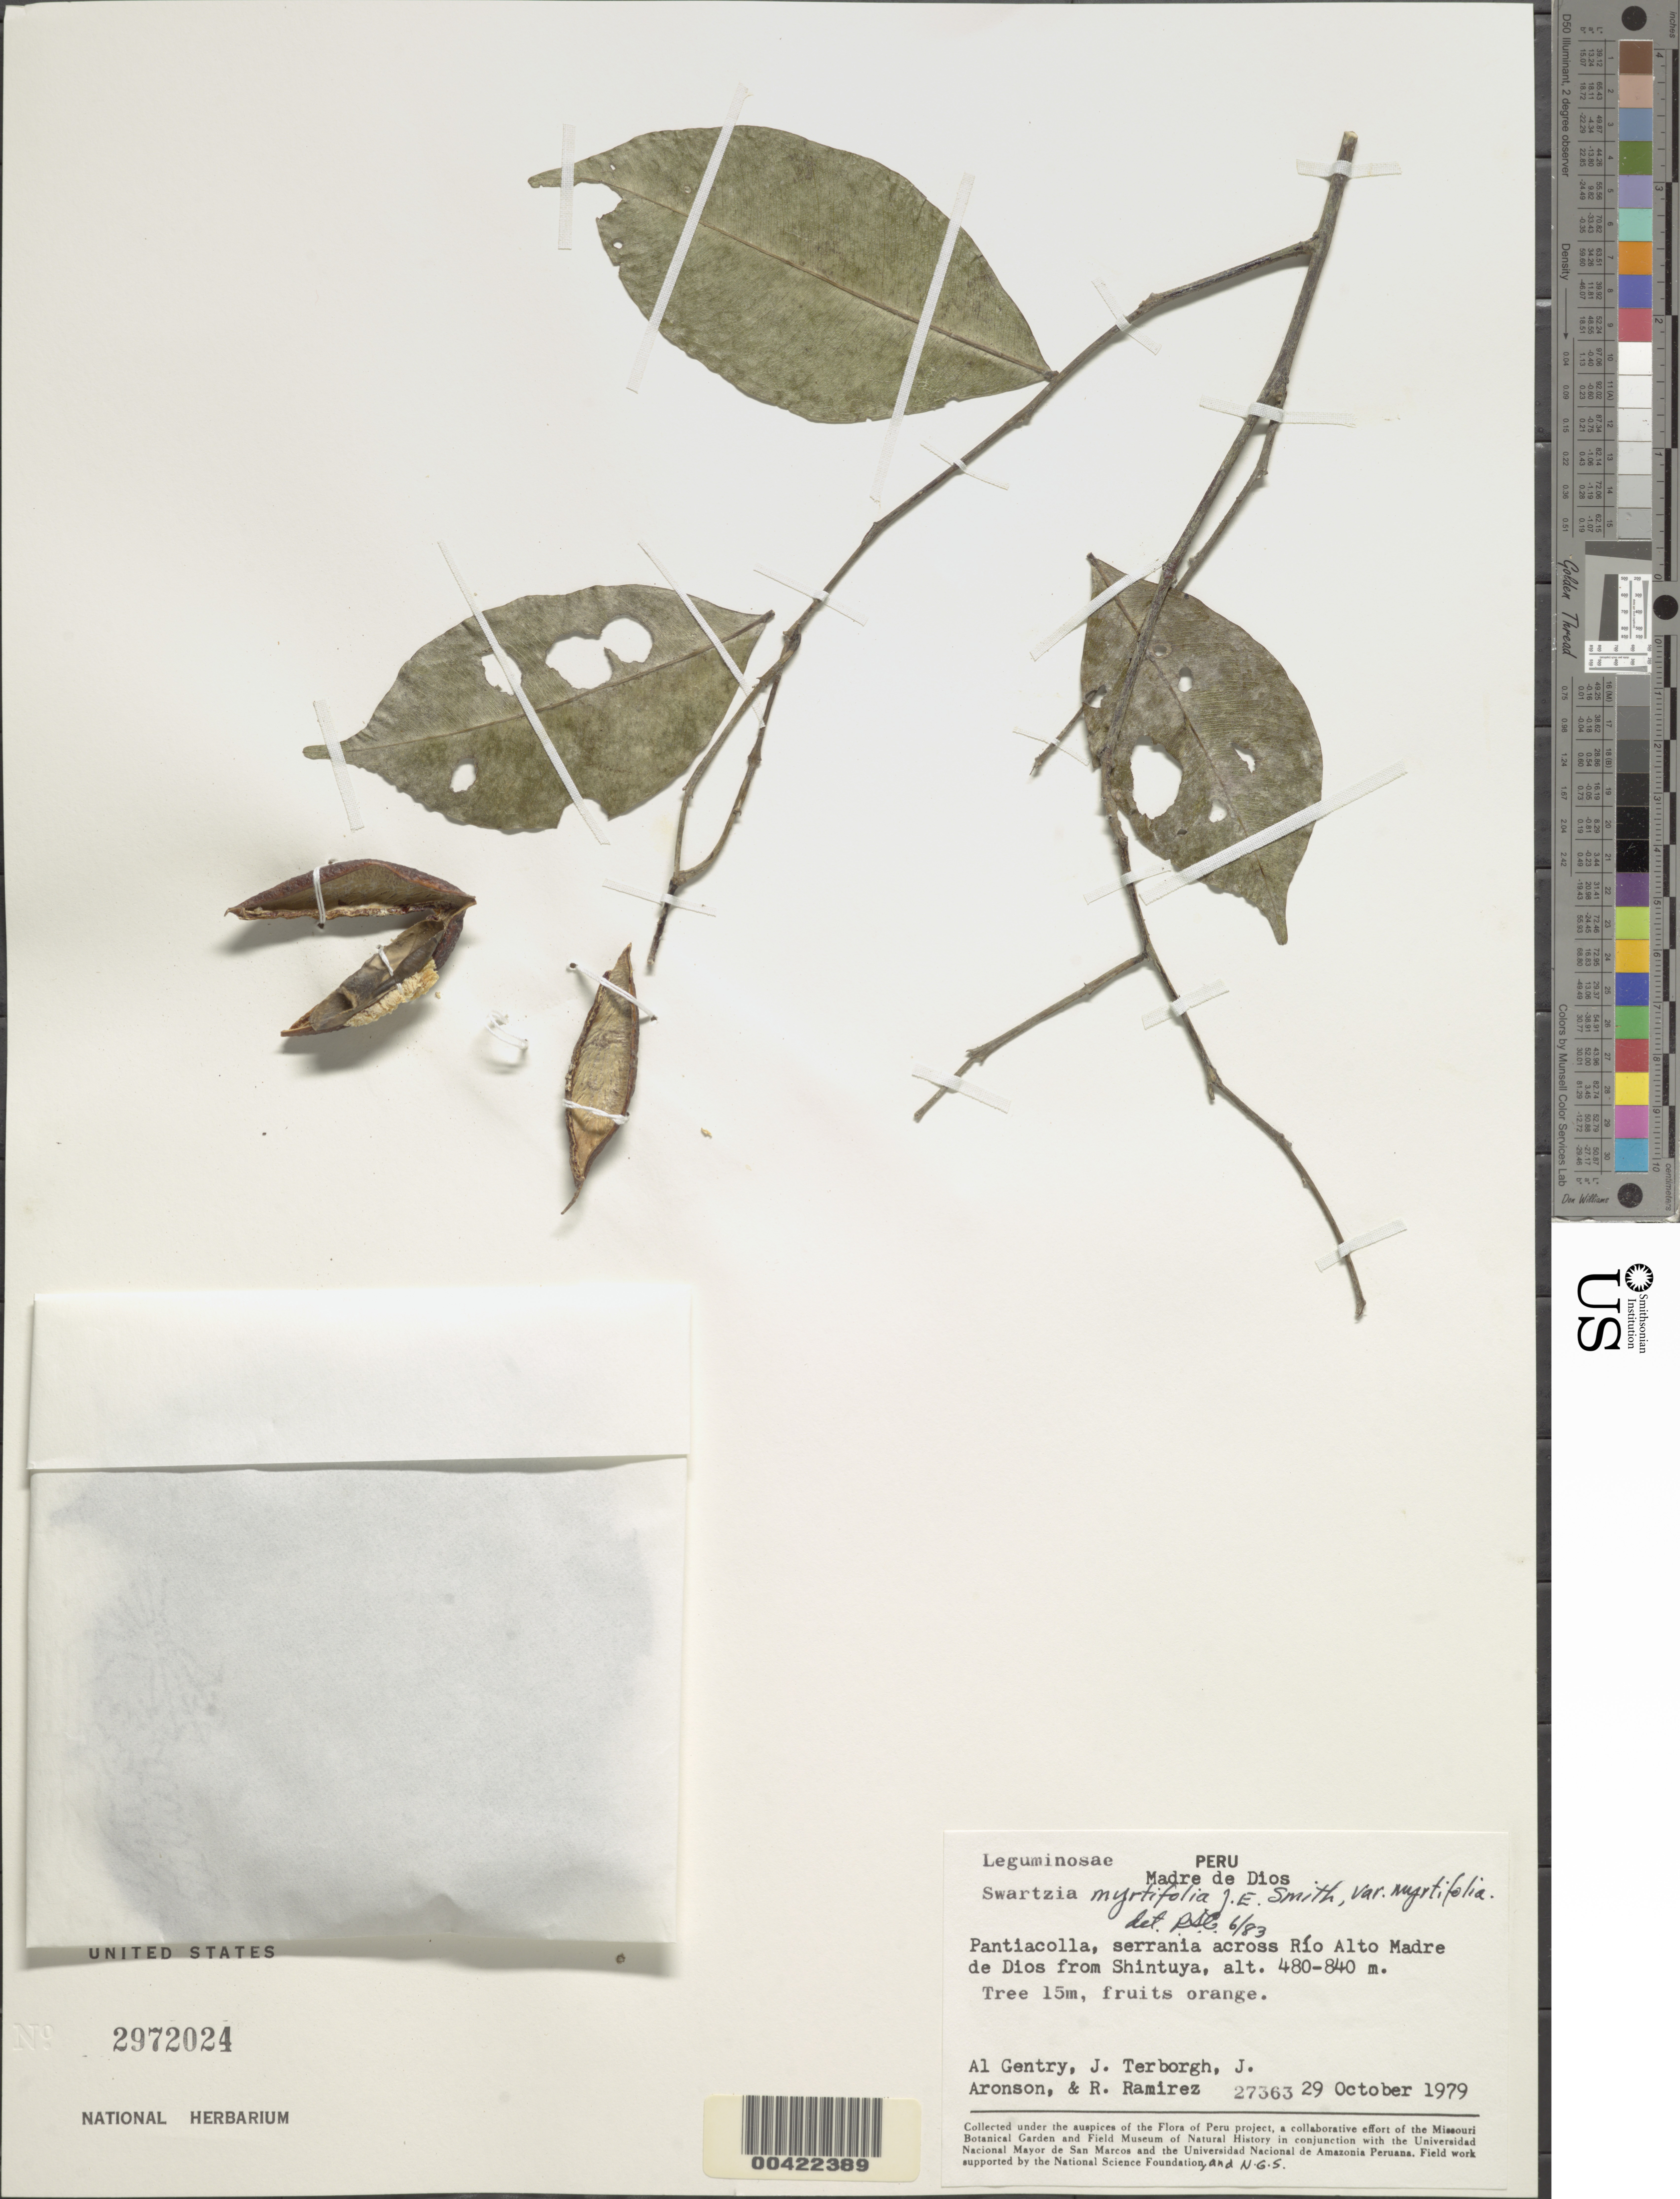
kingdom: Plantae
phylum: Tracheophyta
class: Magnoliopsida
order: Fabales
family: Fabaceae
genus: Swartzia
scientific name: Swartzia simplex var. grandiflora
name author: (Raddi) R.S. Cowan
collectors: A. H. Gentry, J. Terborgh, J. Aronson & R. Ramirez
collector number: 27363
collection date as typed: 29 Oct 1979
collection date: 1979-10-29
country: Peru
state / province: Madre de Dios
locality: Pantiacolla, serrania across rio alto madre de dios from shintuya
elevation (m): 480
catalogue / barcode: US 2972024